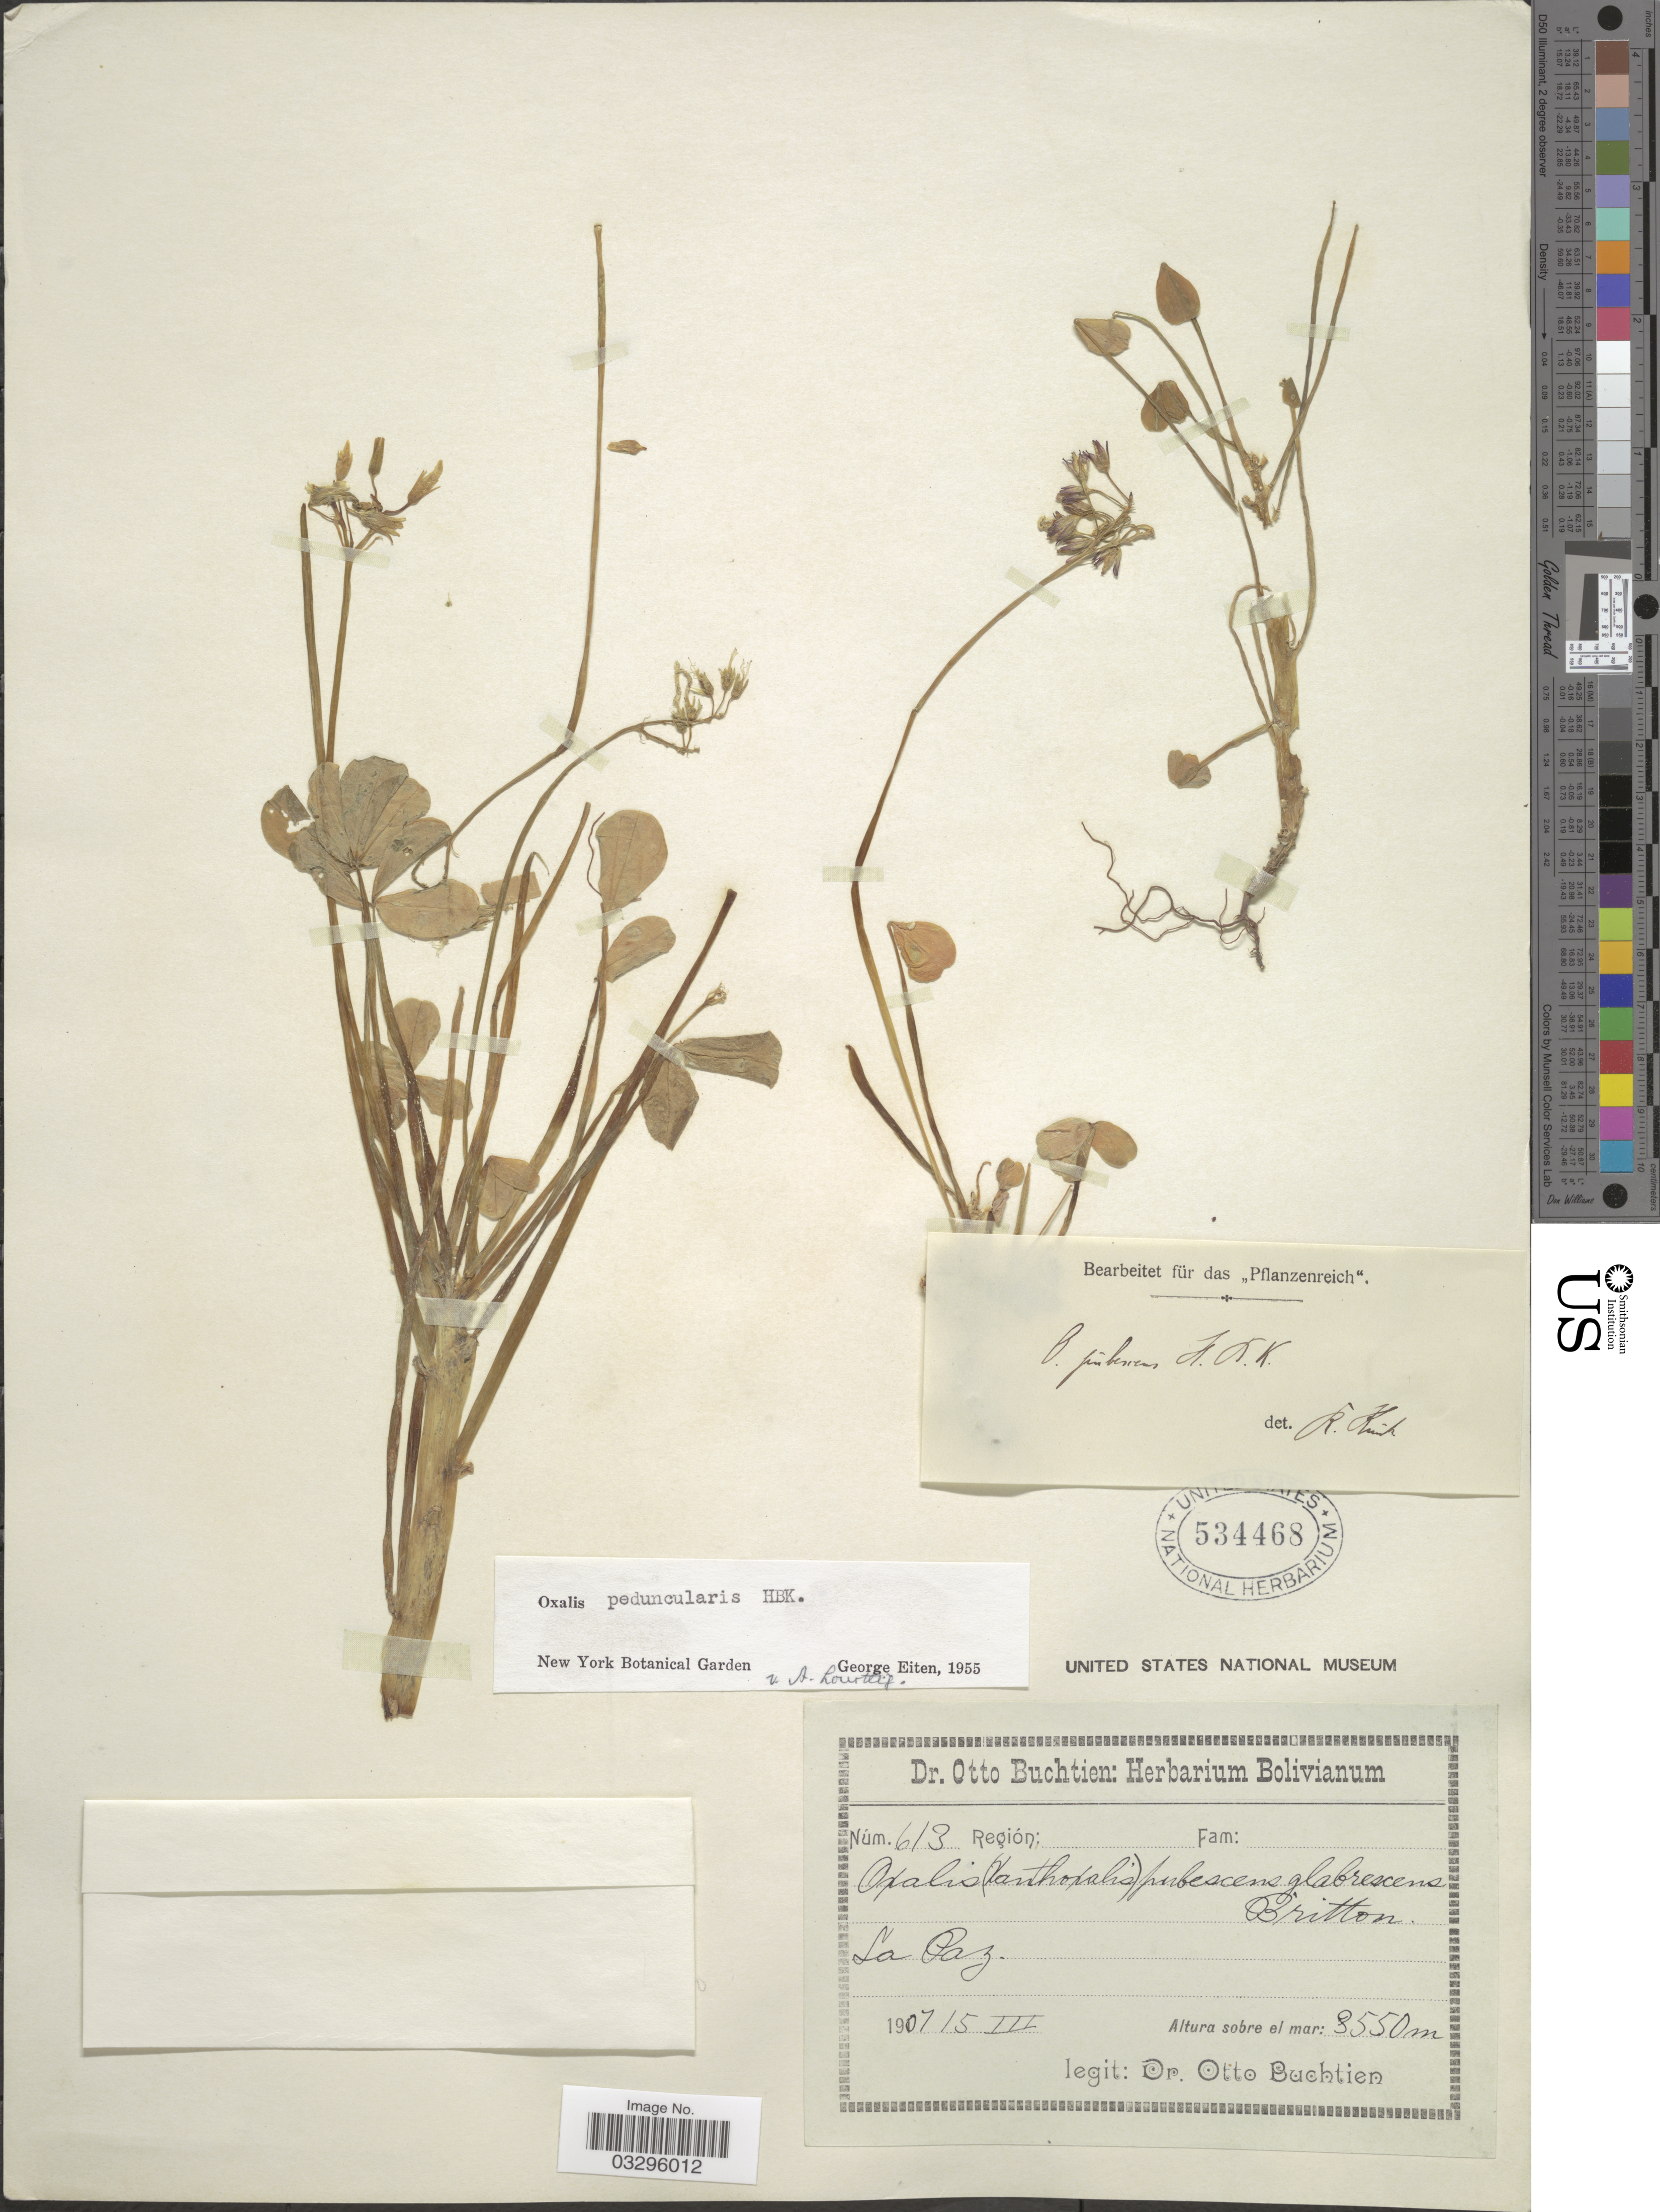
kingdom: Plantae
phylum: Tracheophyta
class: Magnoliopsida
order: Oxalidales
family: Oxalidaceae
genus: Oxalis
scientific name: Oxalis peduncularis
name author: Kunth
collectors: O. Buchtien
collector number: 613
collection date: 1907-03-15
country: Bolivia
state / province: La Paz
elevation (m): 3550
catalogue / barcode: US 534468